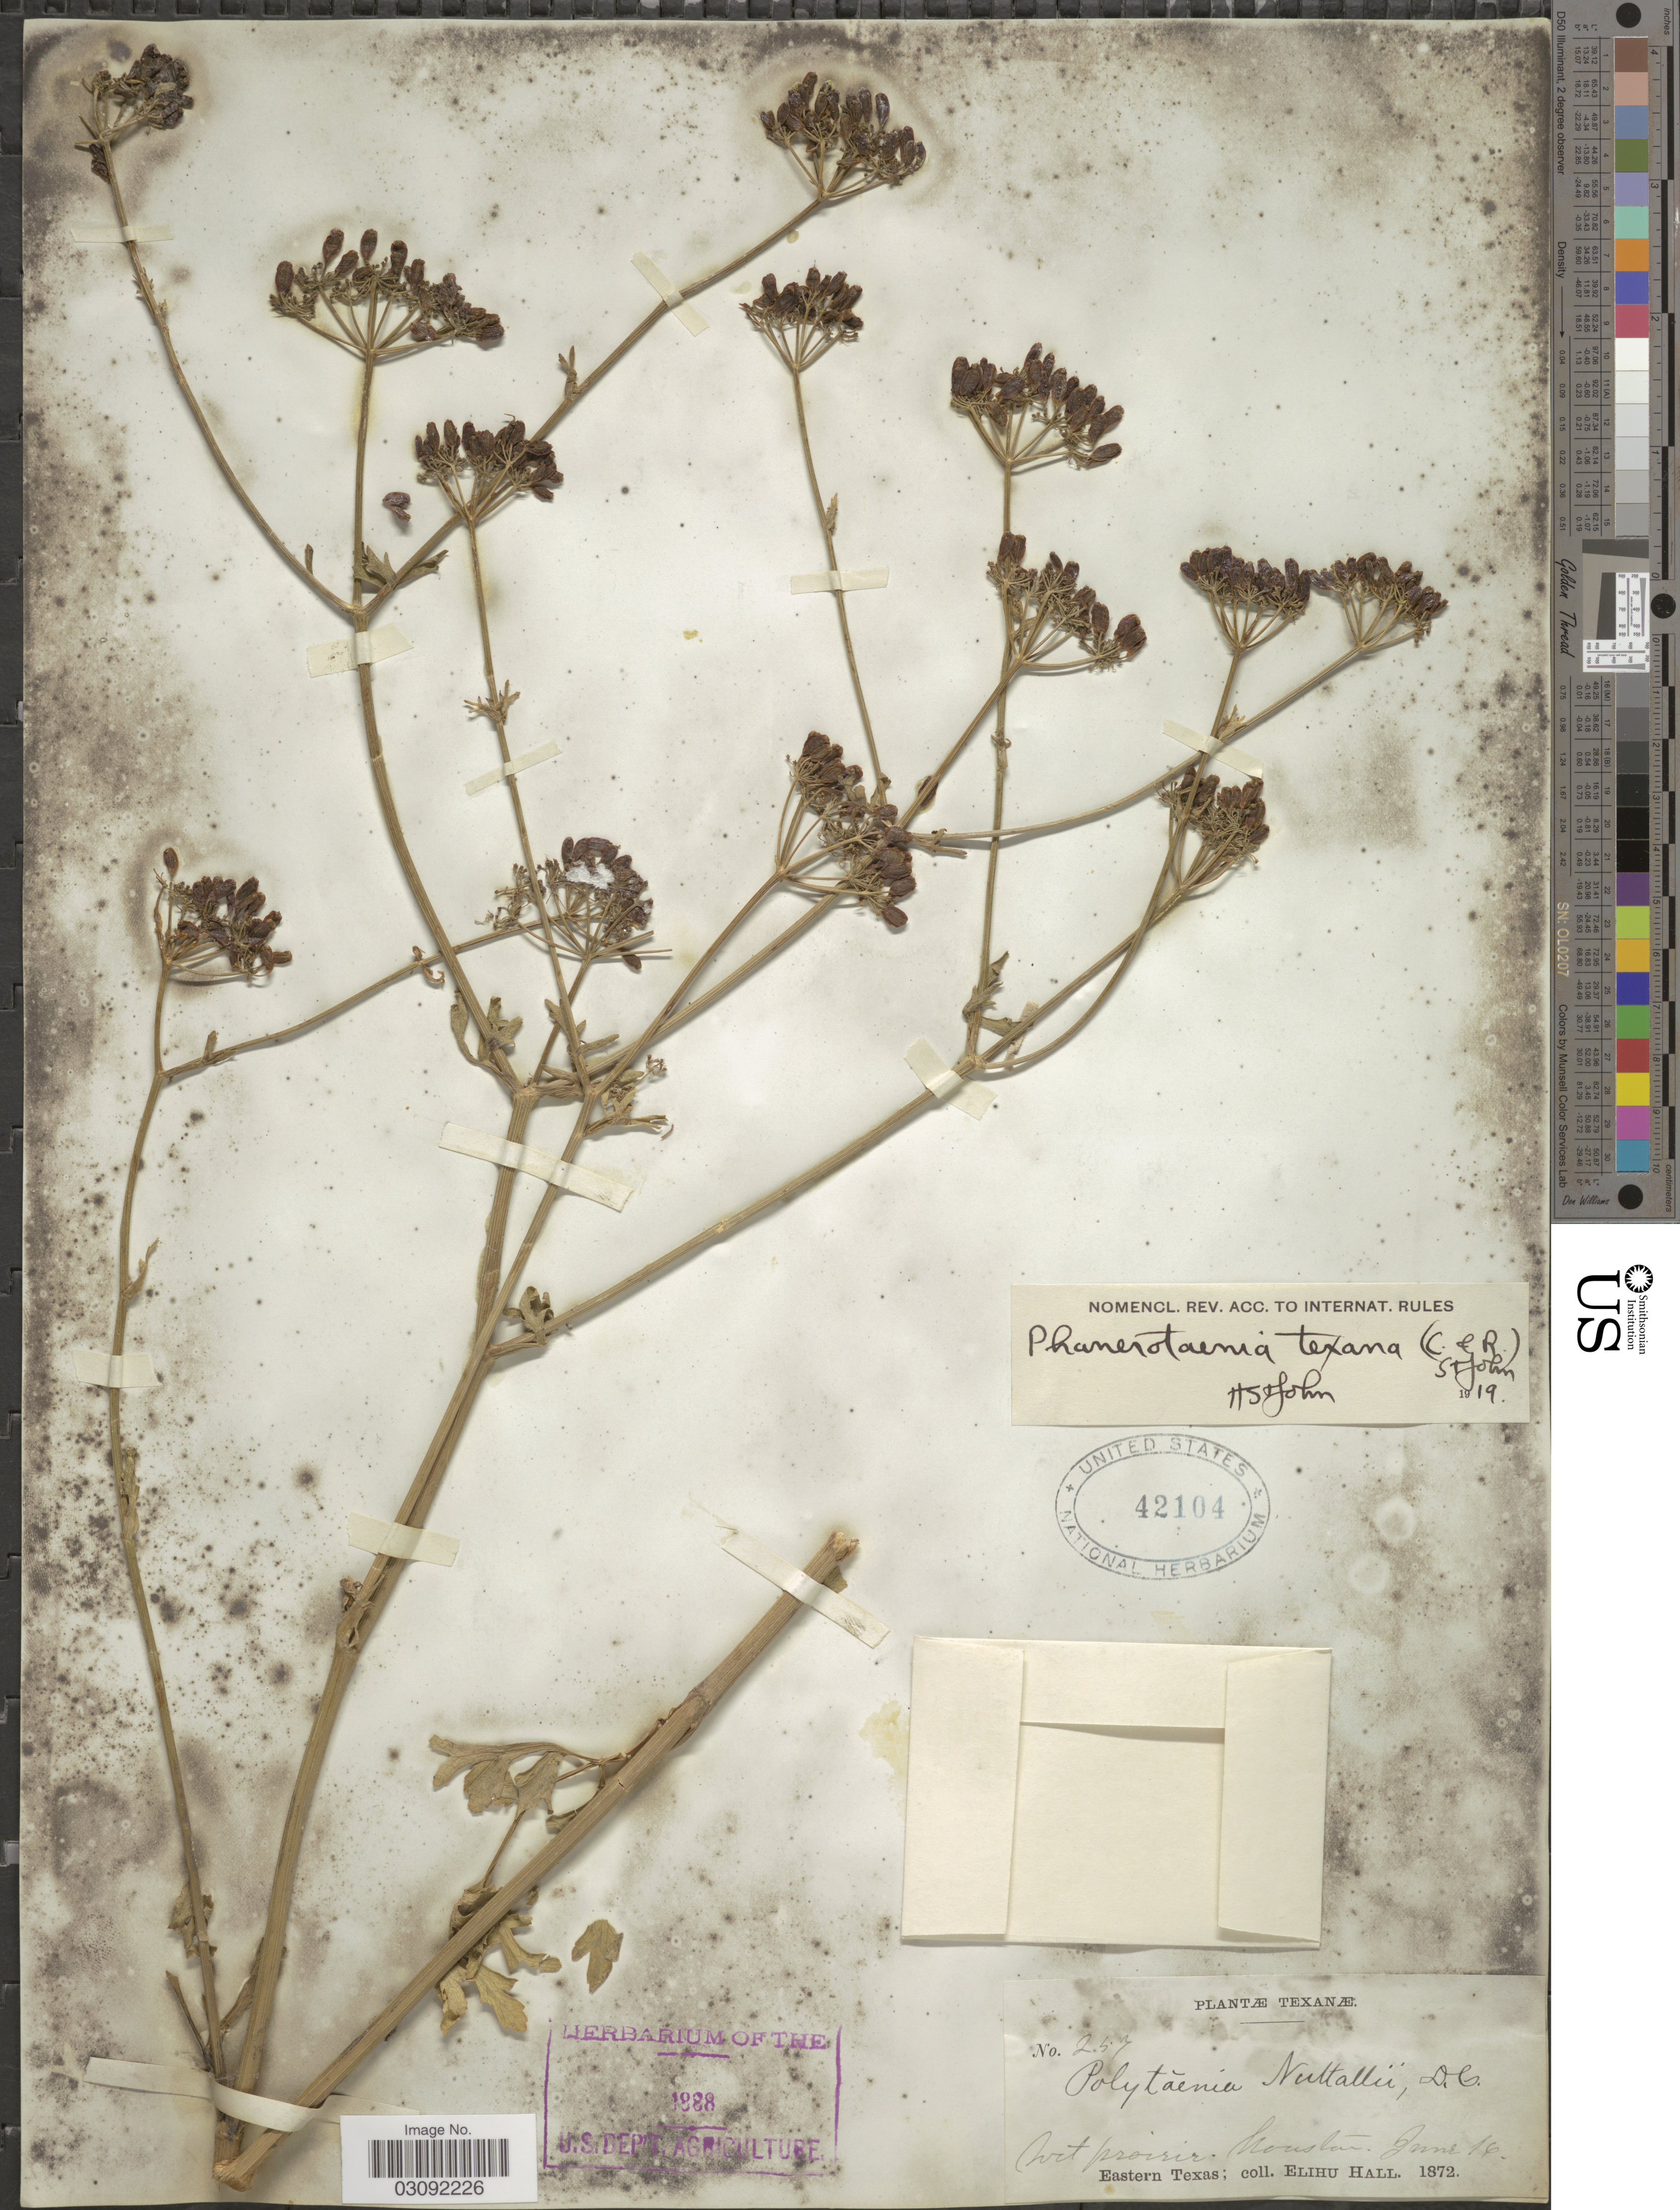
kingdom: Plantae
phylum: Tracheophyta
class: Magnoliopsida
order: Apiales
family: Apiaceae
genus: Polytaenia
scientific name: Polytaenia texana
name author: (J.M. Coult. & Rose) Mathias & Constance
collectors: E. Hall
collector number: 257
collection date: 1872-06-16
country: United States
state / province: Texas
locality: Texanæ. Houston. Eastern Texas.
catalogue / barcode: US 42104